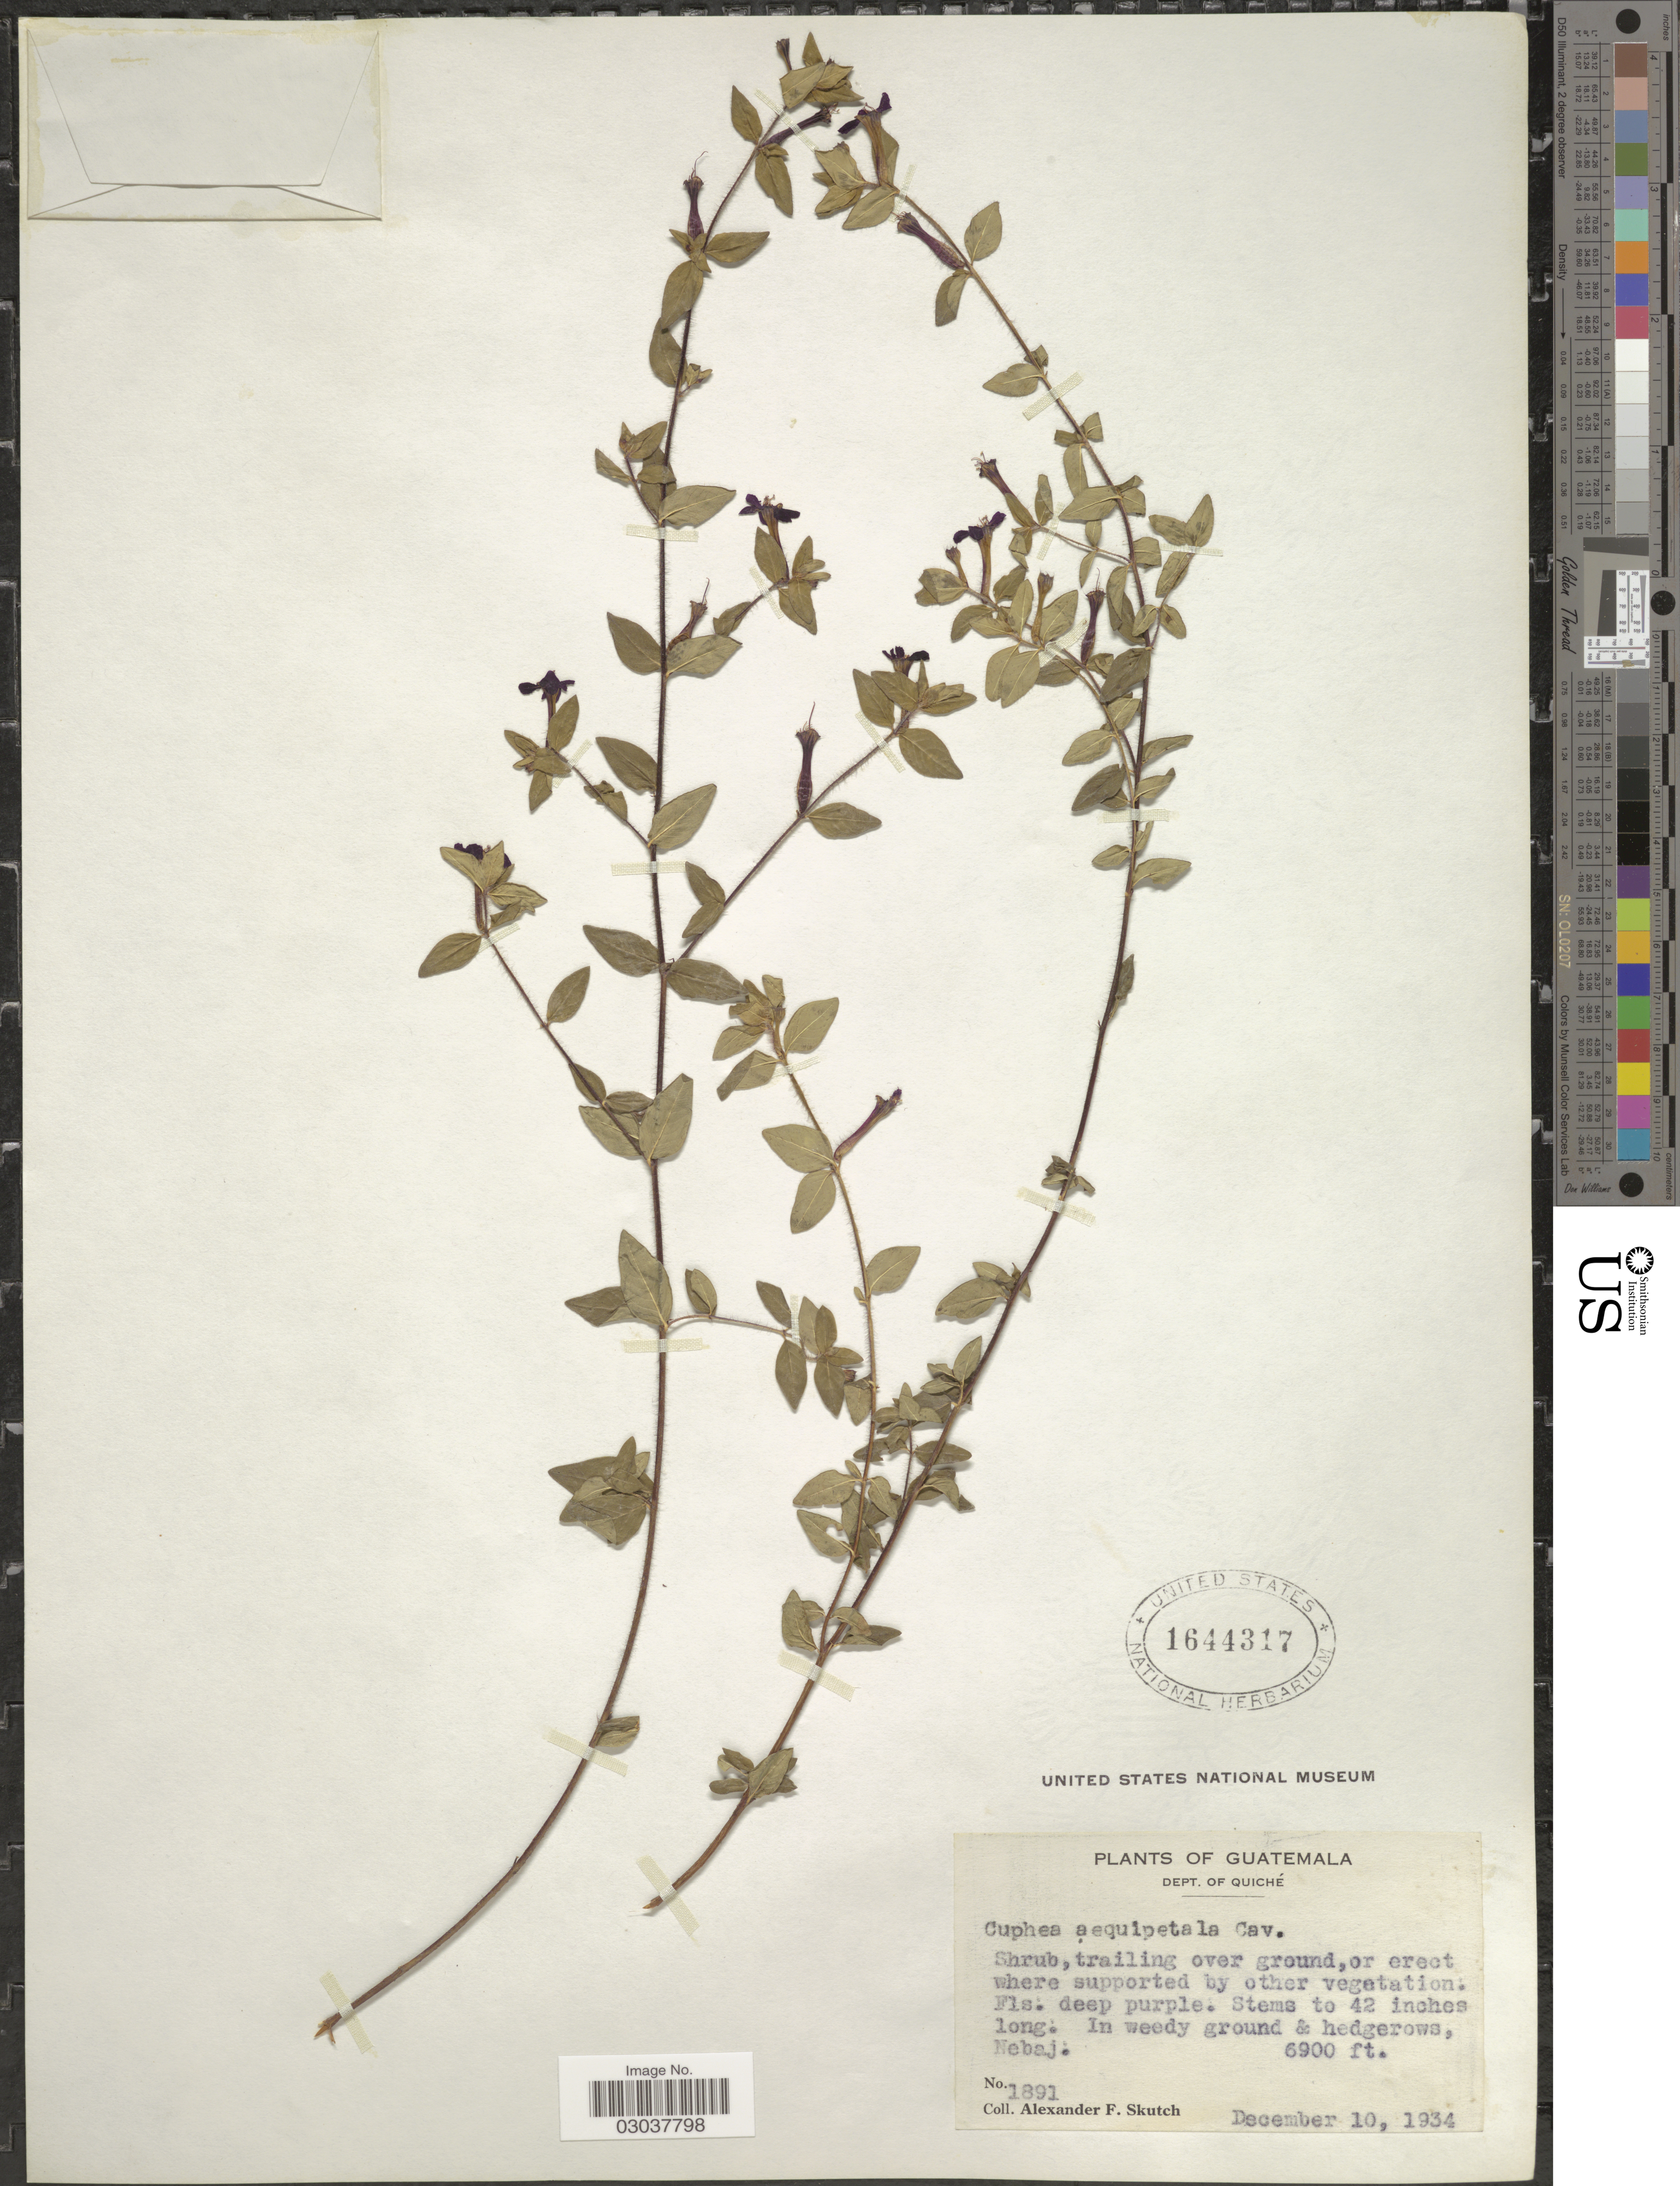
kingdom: Plantae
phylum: Tracheophyta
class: Magnoliopsida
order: Myrtales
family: Lythraceae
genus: Cuphea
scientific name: Cuphea aequipetala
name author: Cav.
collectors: A. F. Skutch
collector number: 1891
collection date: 1934-12-10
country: Guatemala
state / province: El Quiché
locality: Dept. of Quiché. In weedy ground & hedgerows, Nebaj.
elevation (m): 2103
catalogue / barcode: US 1644317